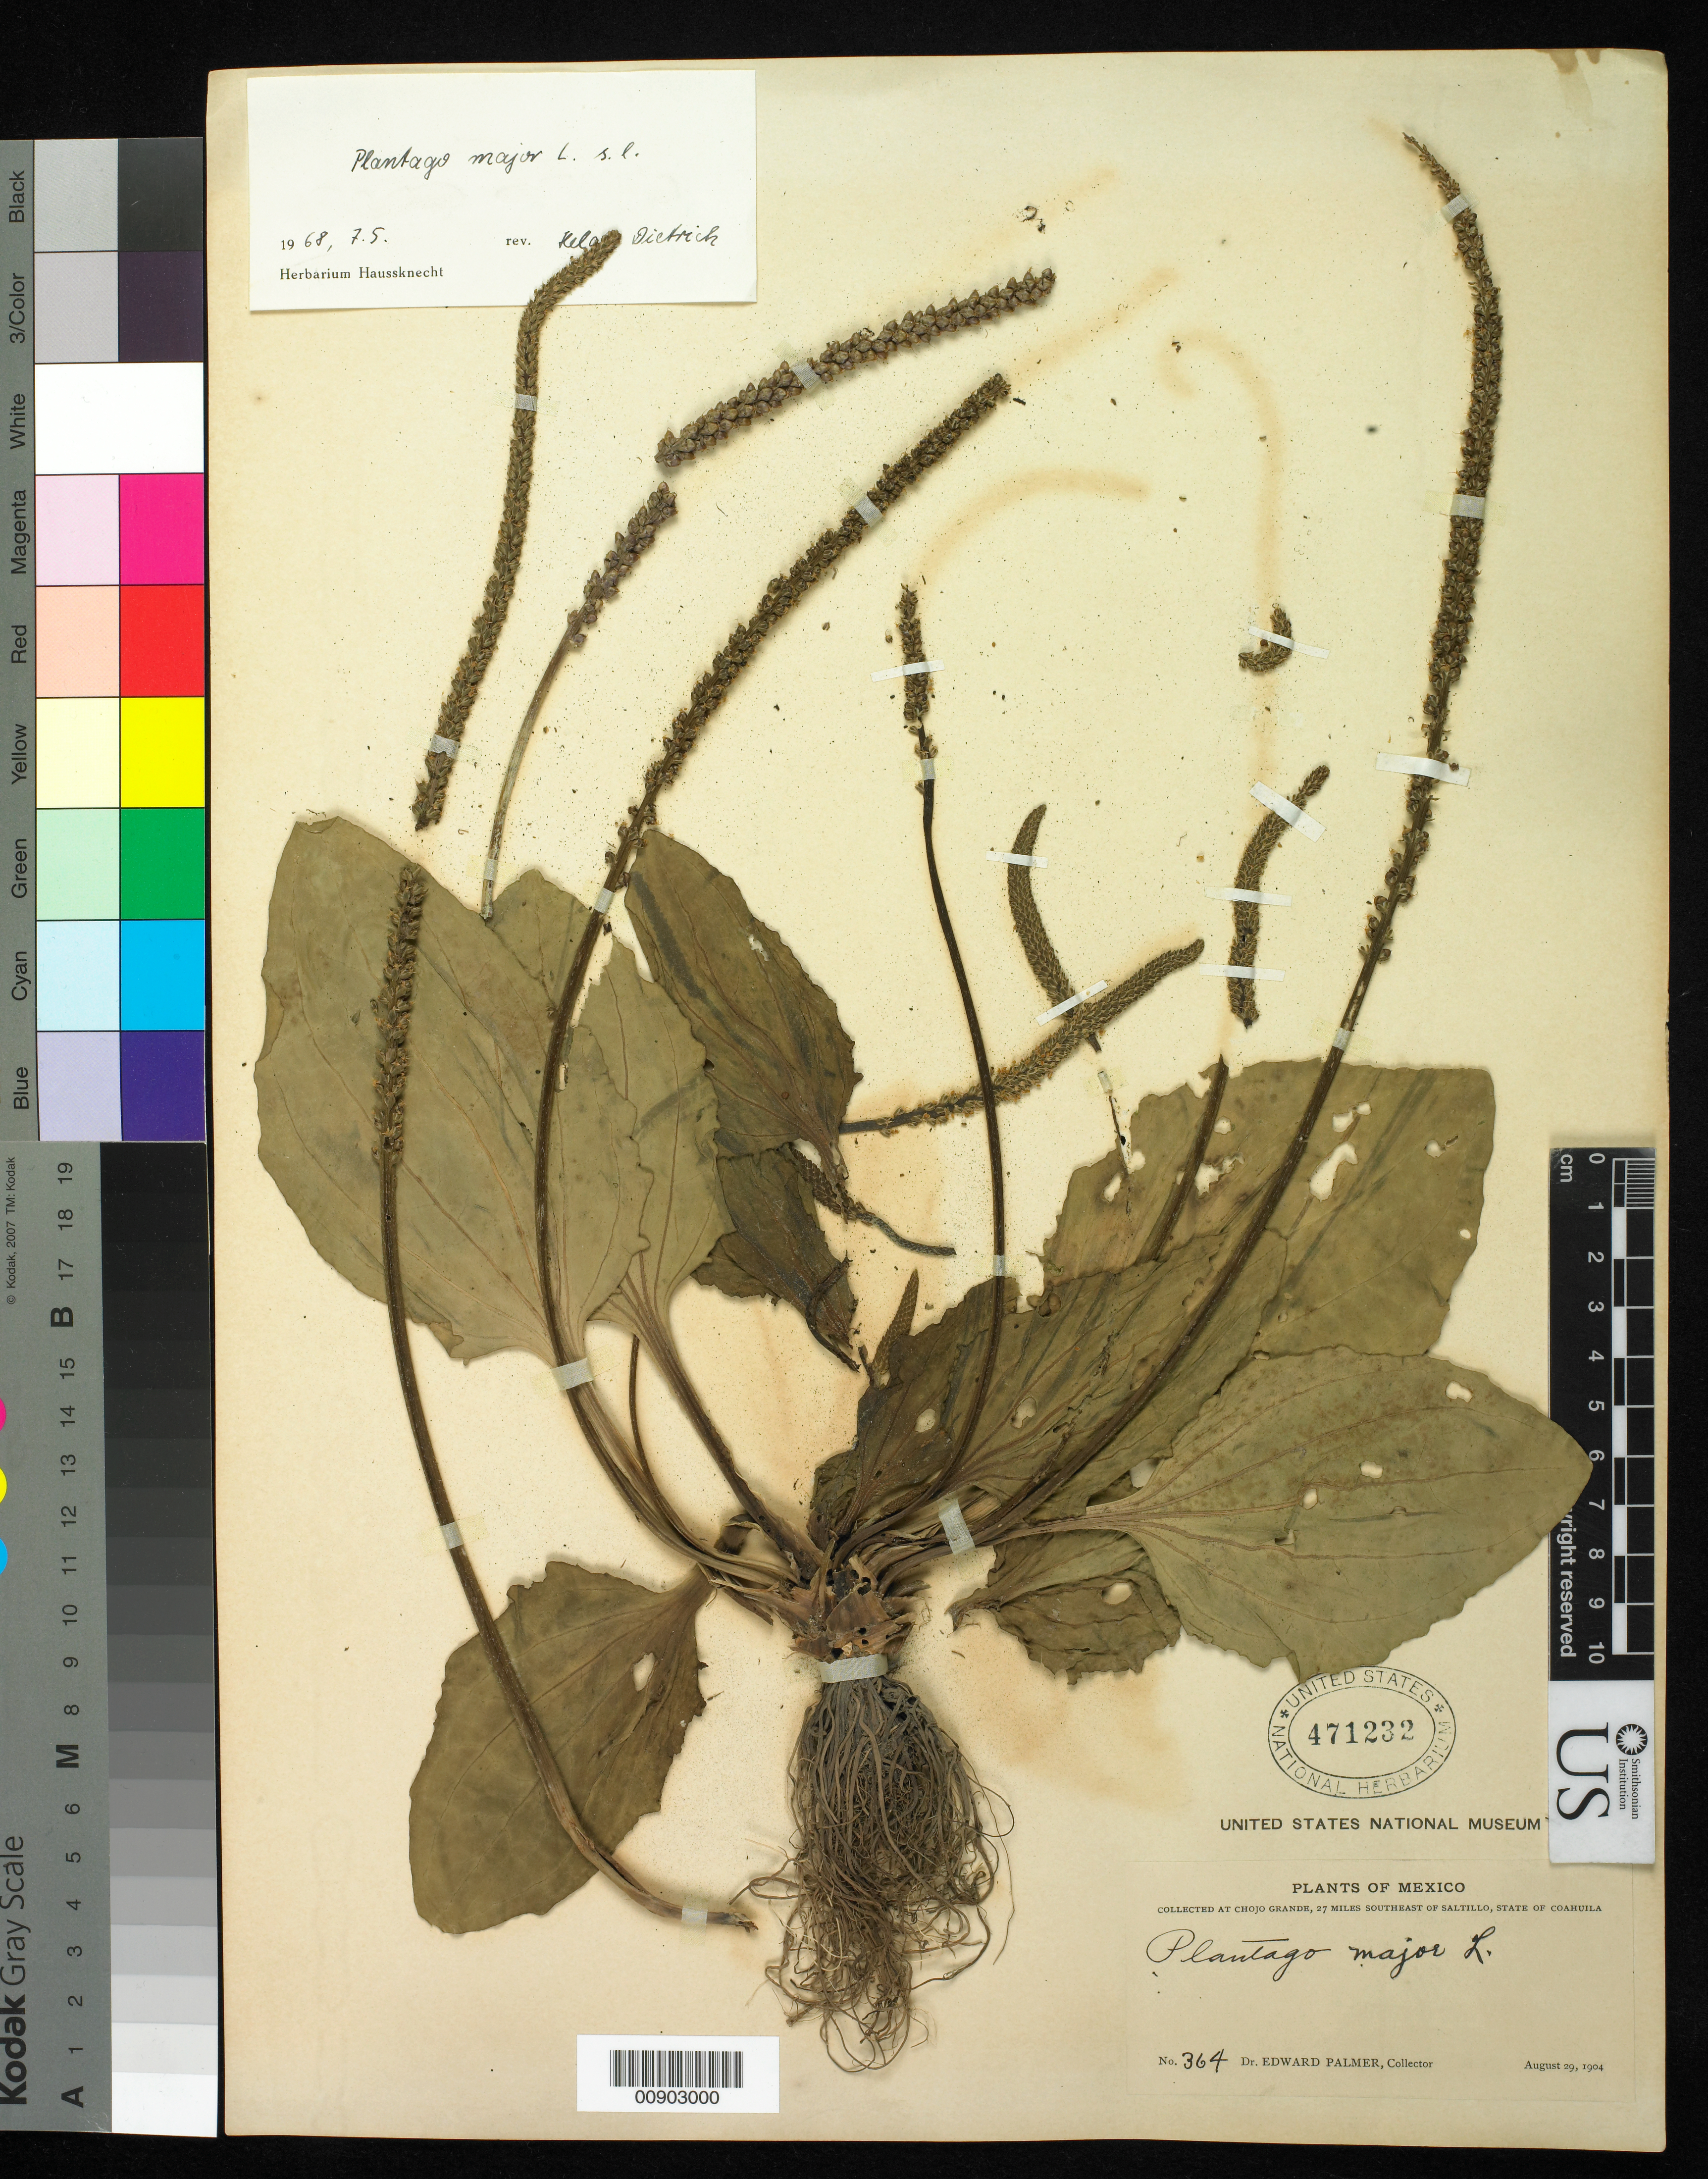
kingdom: Plantae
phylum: Tracheophyta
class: Magnoliopsida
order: Lamiales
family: Plantaginaceae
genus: Plantago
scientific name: Plantago major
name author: L.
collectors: E. Palmer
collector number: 364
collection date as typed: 29 Aug 1904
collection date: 1904-08-29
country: Mexico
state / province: Coahuila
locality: Chojo Grande, 27 miles southeast of Saltillo, Coahuila.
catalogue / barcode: US 471232